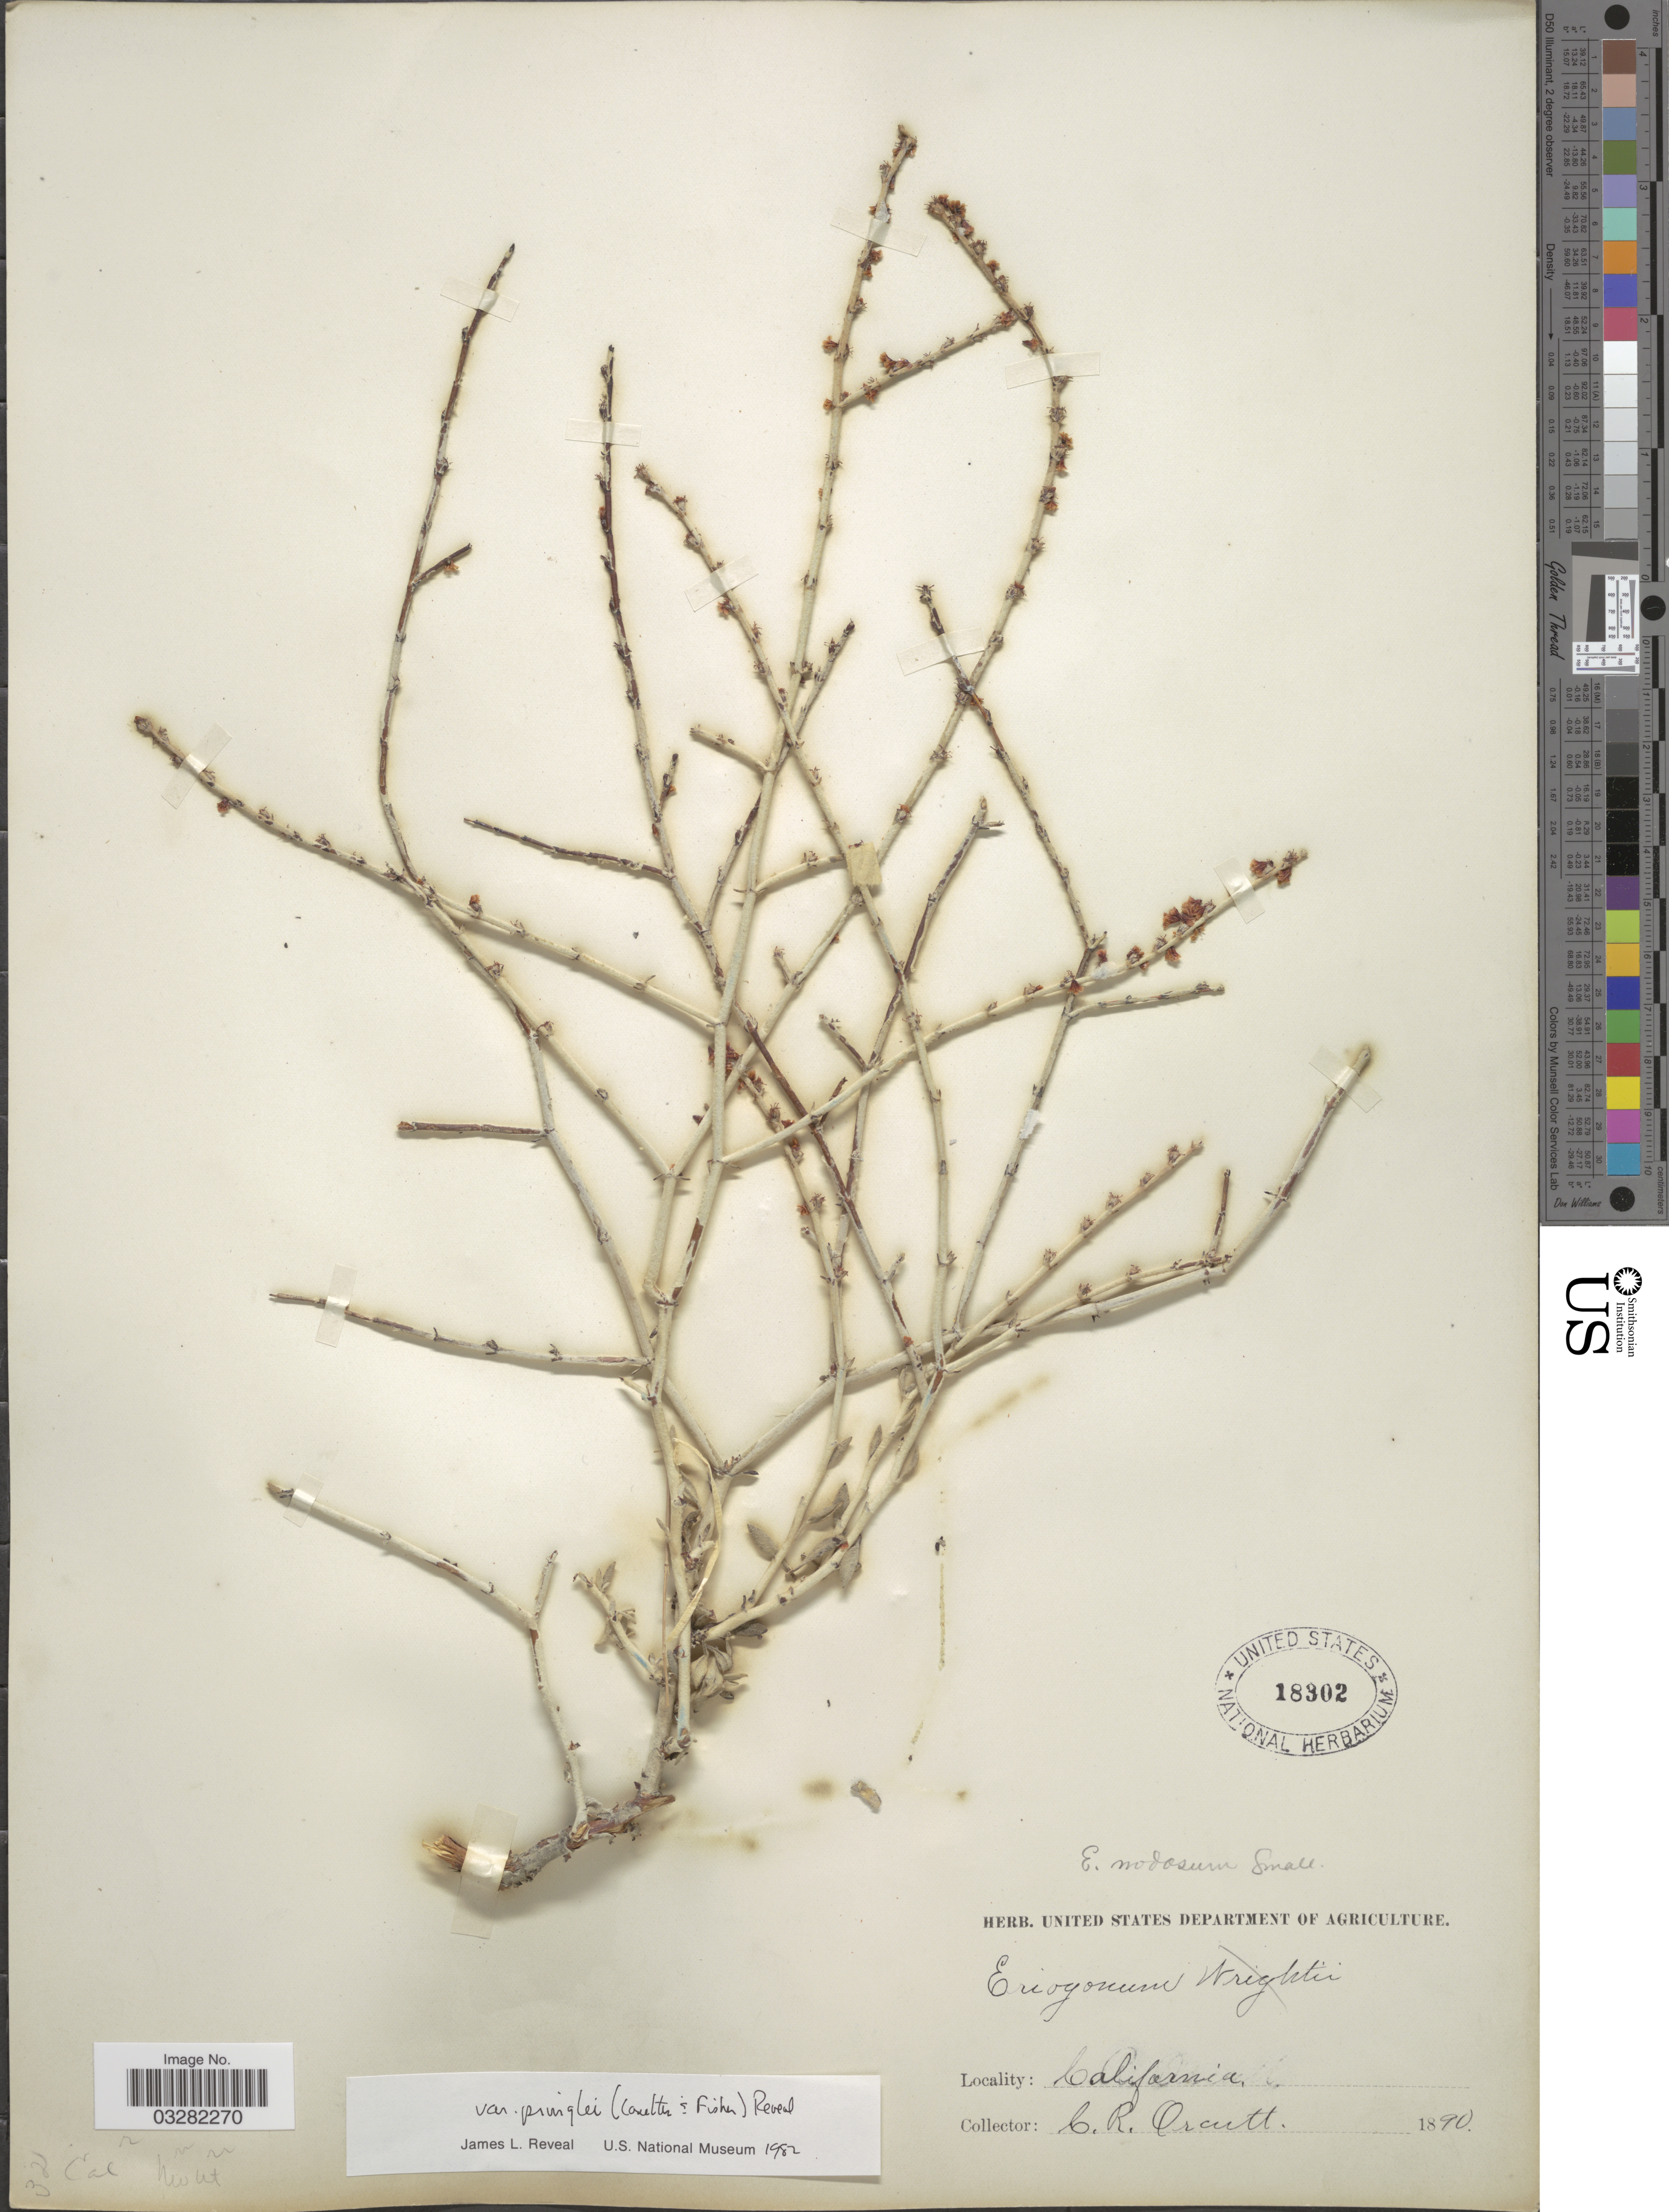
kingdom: Plantae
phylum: Tracheophyta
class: Magnoliopsida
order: Caryophyllales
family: Polygonaceae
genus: Eriogonum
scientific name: Eriogonum wrightii var. pringlei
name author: (J.M. Coult. & Fisher) Reveal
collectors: C. R. Orcutt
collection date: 1890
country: United States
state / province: California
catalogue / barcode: US 18302